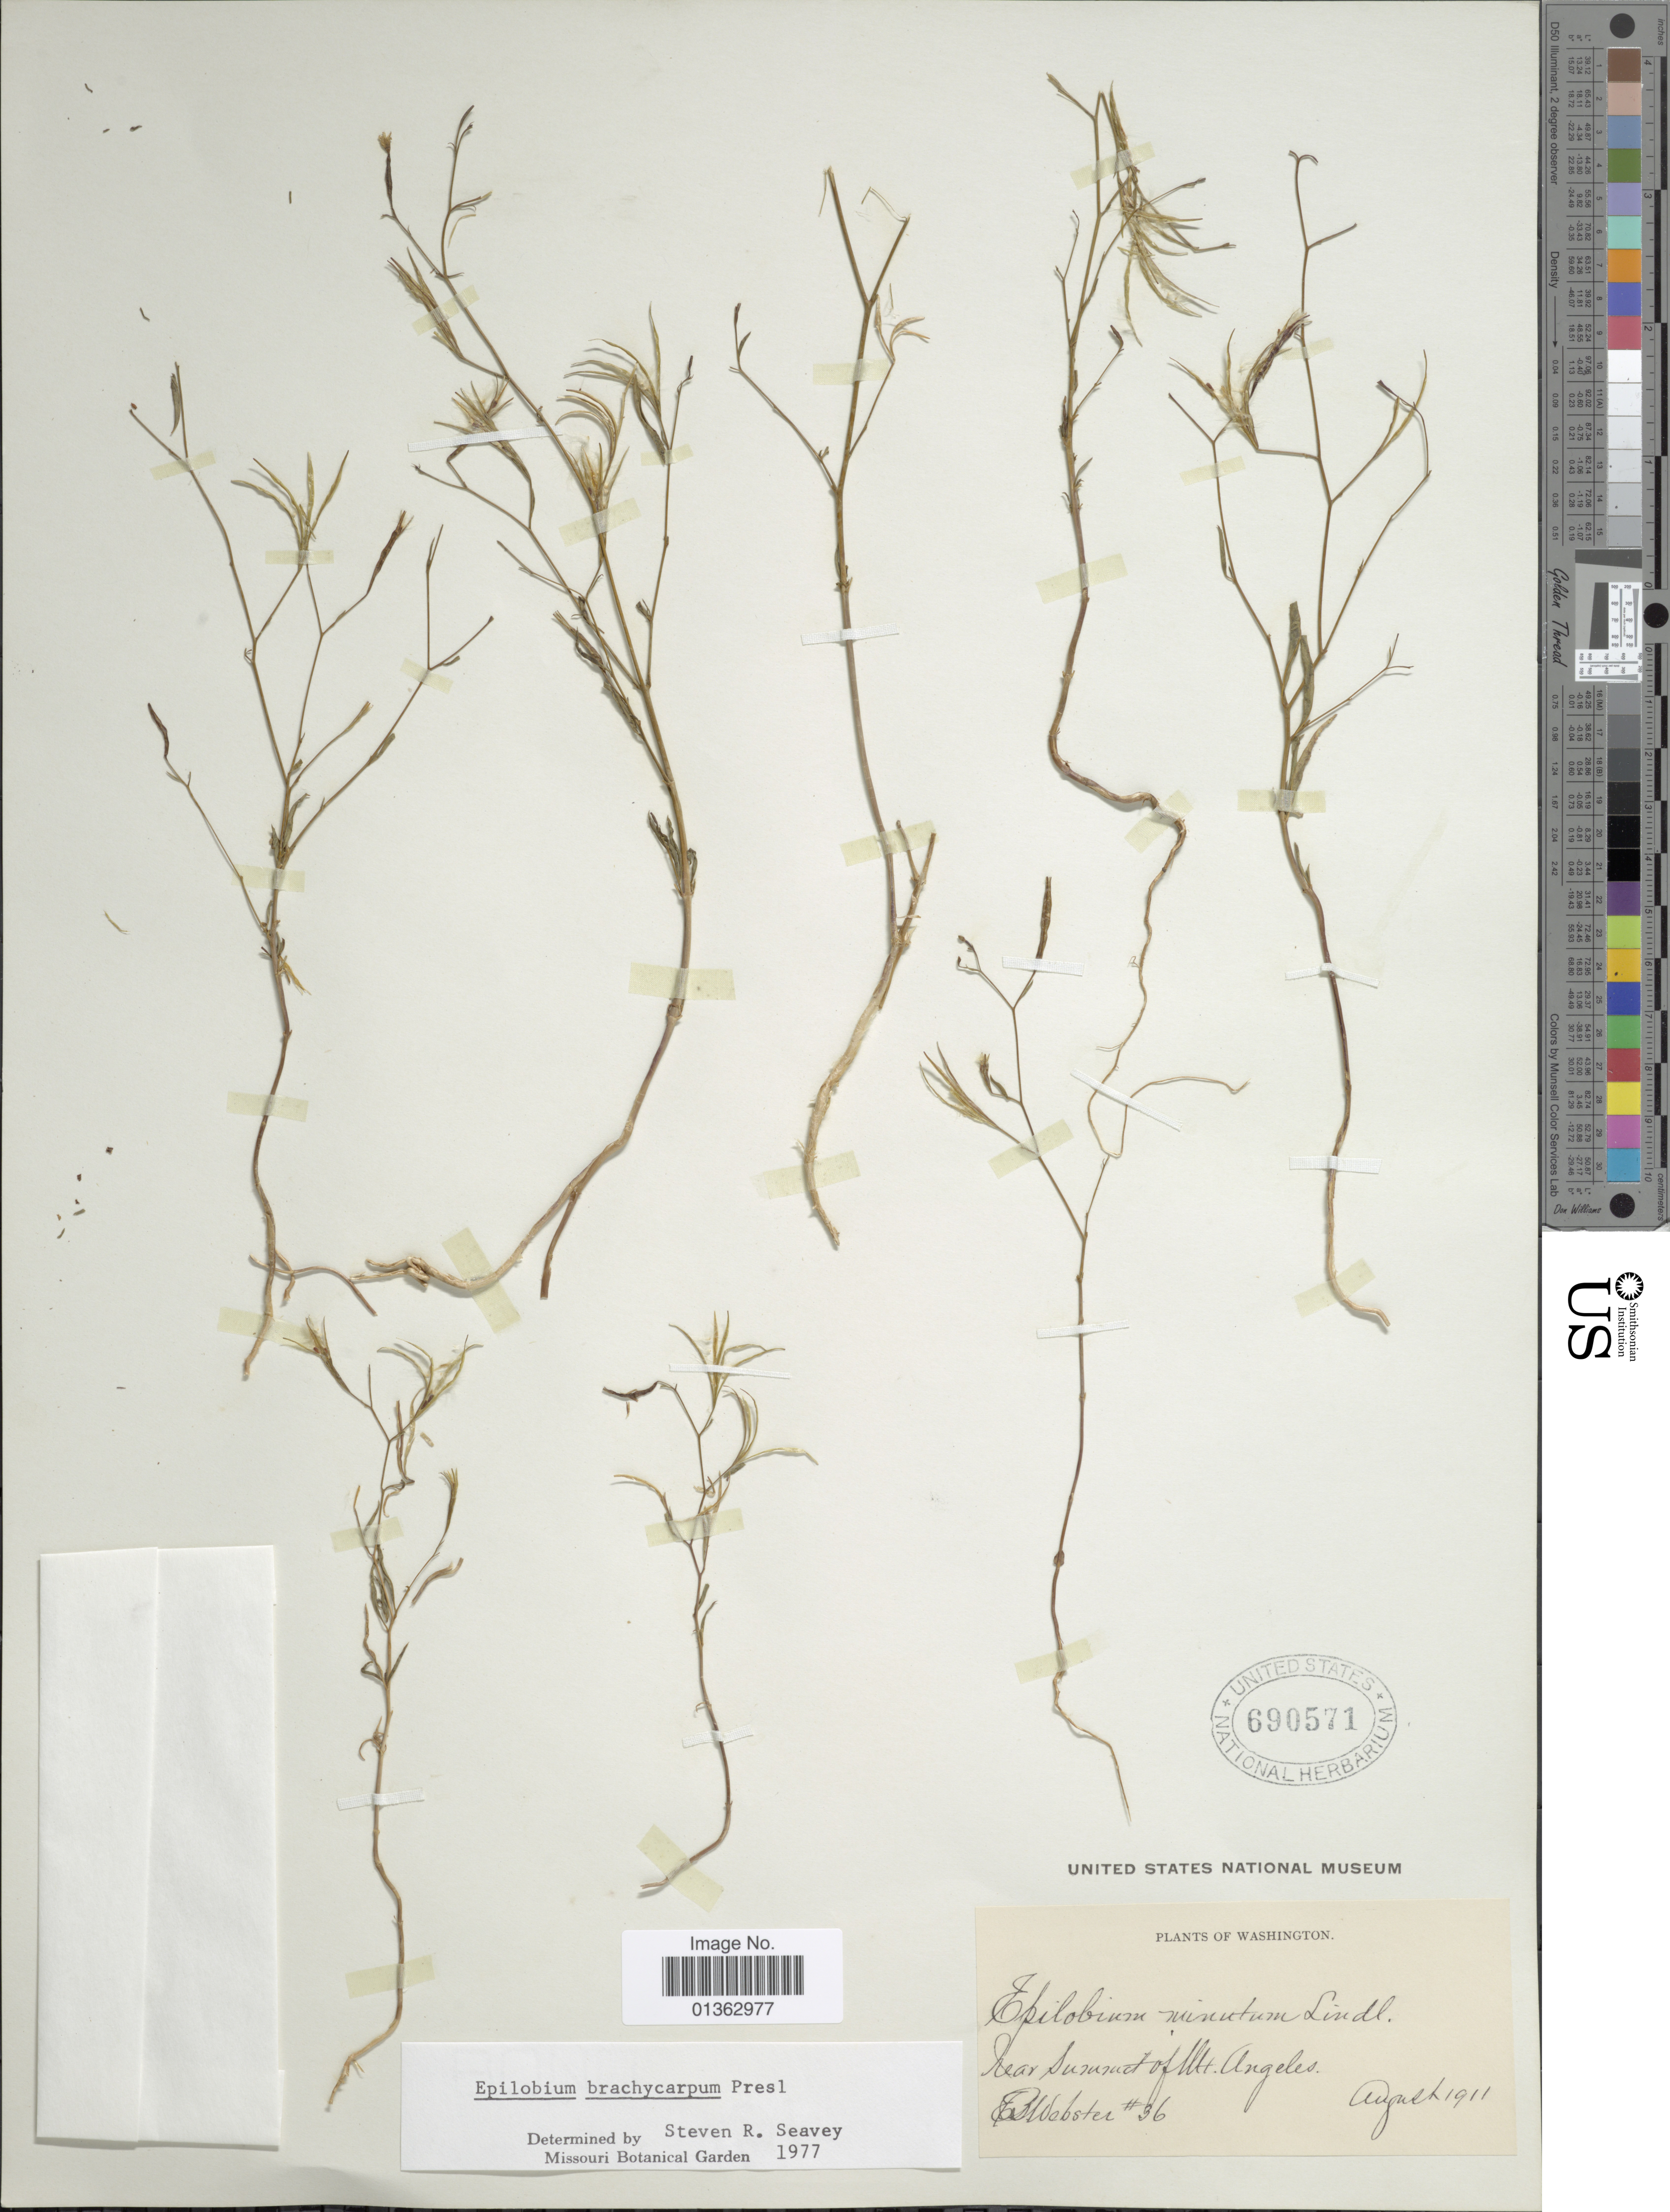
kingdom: Plantae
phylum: Tracheophyta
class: Magnoliopsida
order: Myrtales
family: Onagraceae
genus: Epilobium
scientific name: Epilobium brachycarpum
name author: C. Presl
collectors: E. B. Webster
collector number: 36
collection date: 1911-08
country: United States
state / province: Washington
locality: Near summit of Mt. Angeles.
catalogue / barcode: US 690571